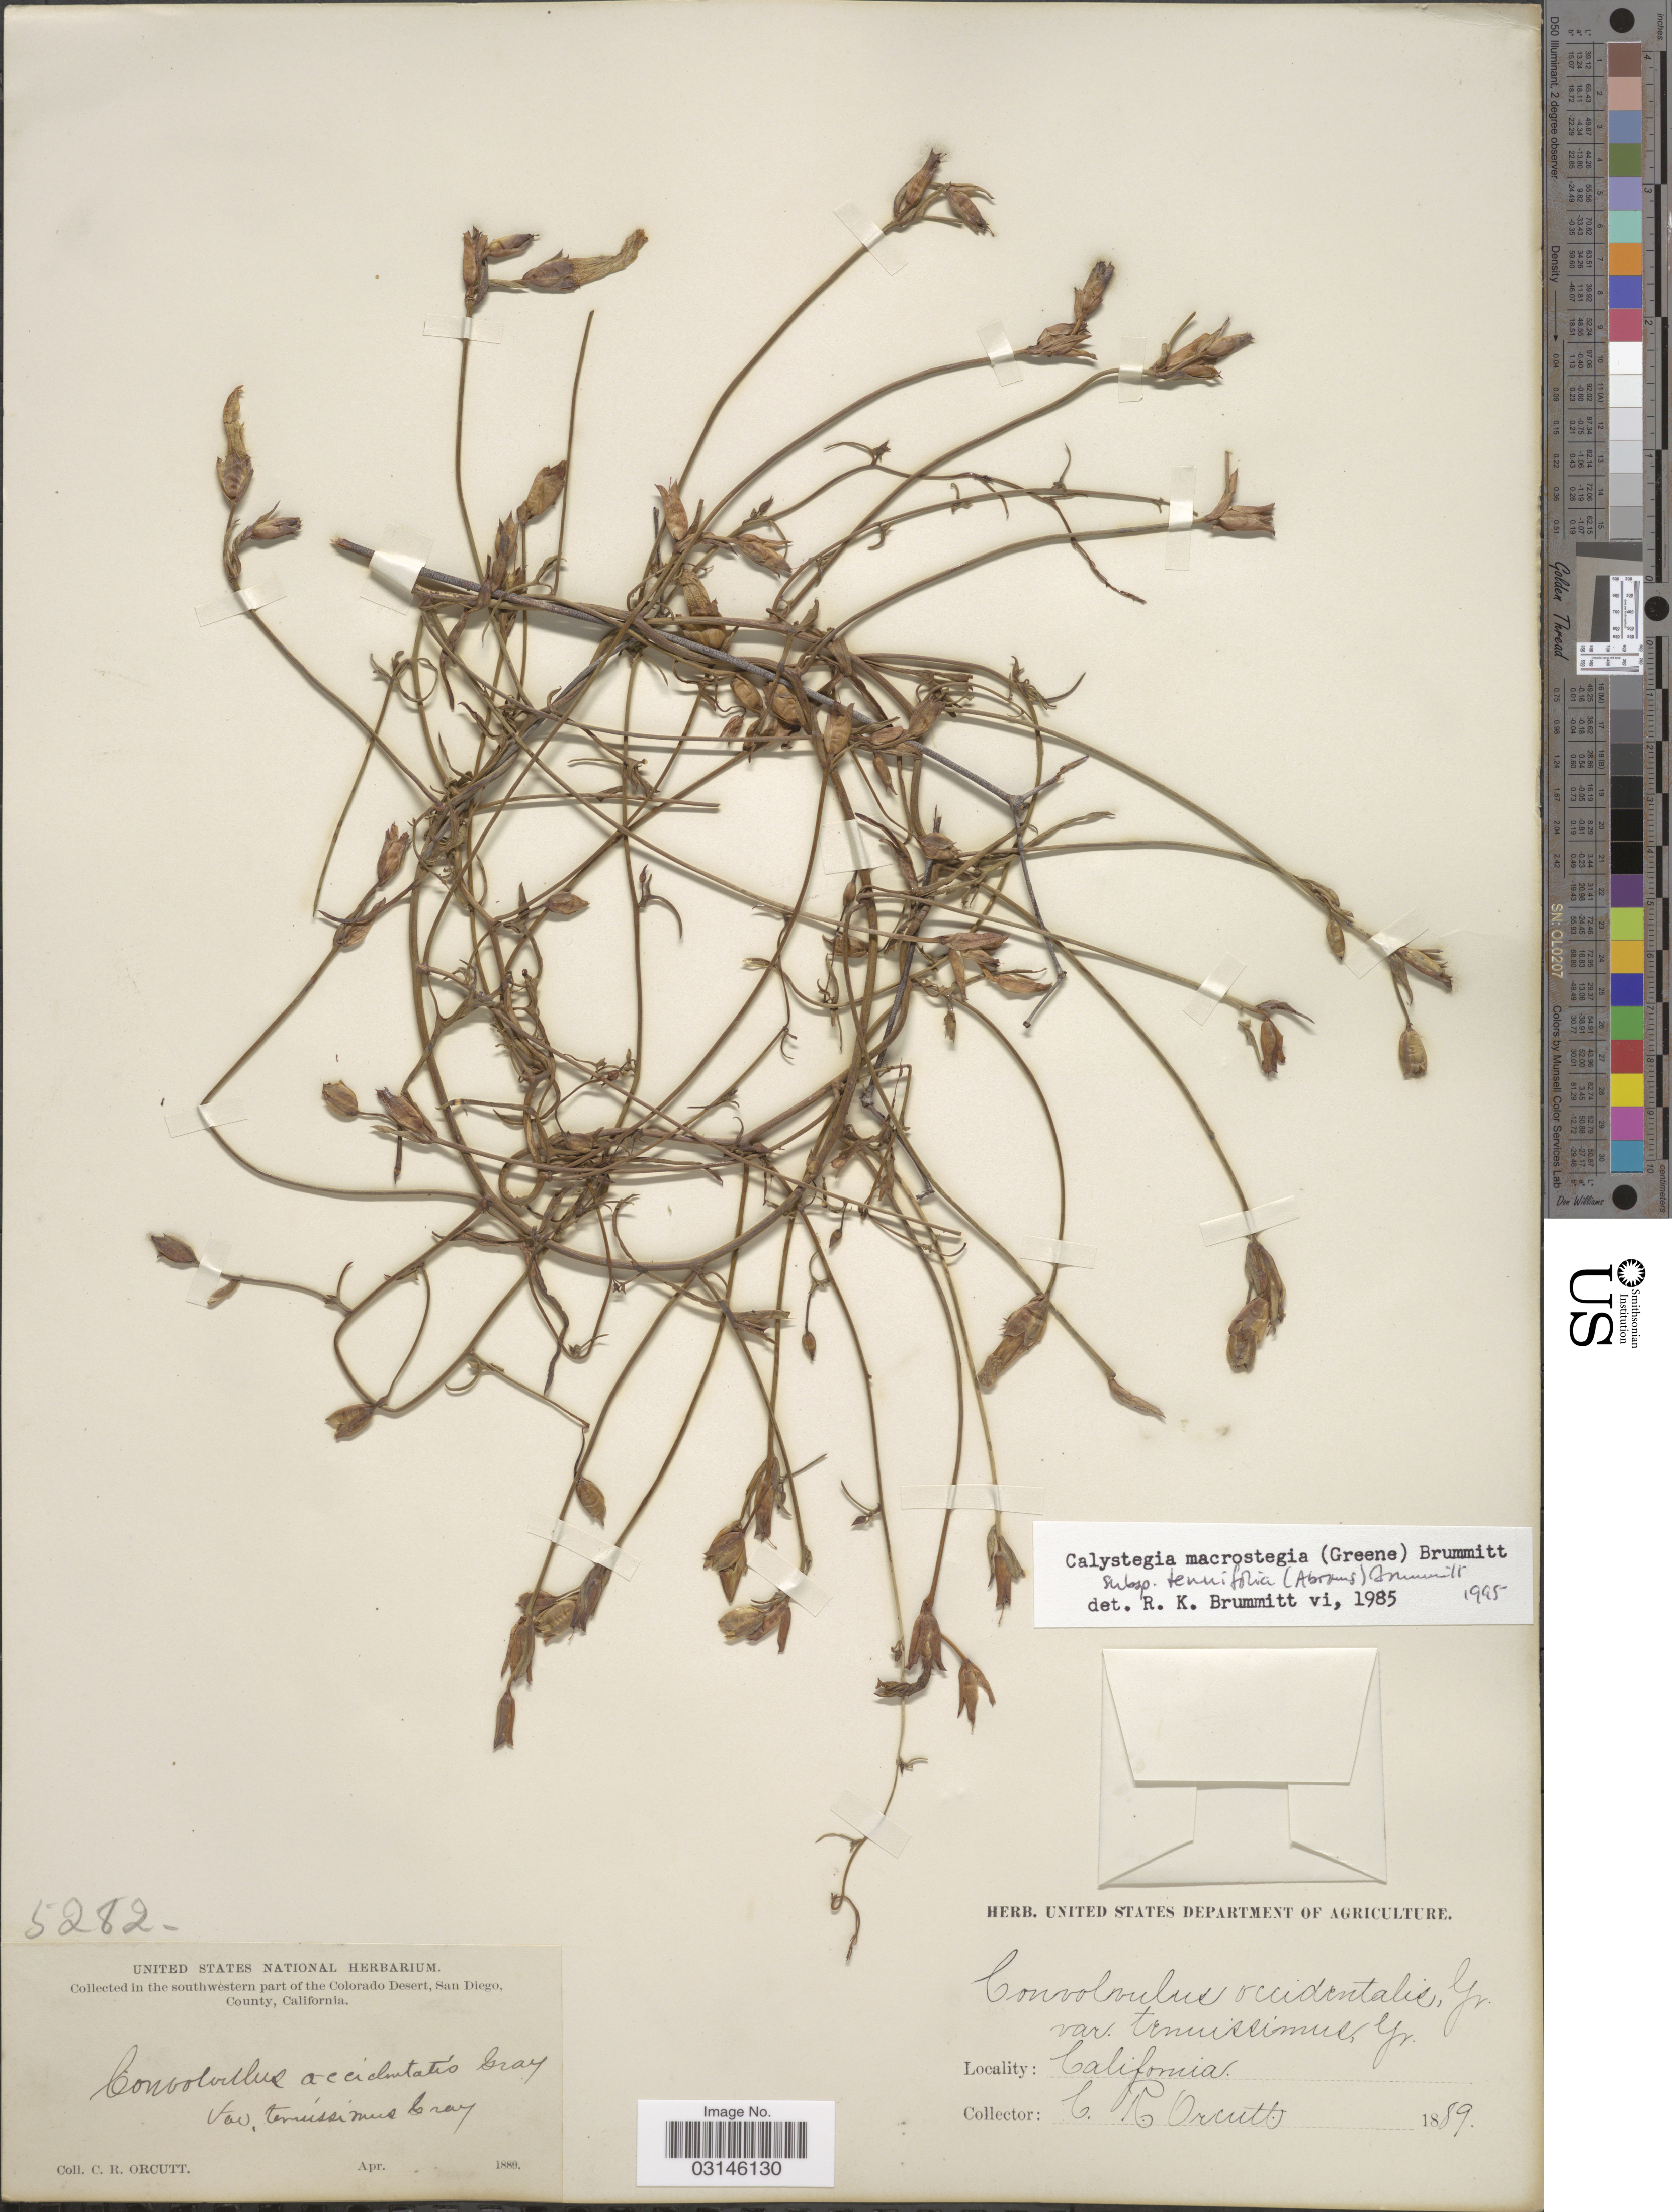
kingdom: Plantae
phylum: Tracheophyta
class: Magnoliopsida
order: Solanales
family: Convolvulaceae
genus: Calystegia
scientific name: Calystegia macrostegia subsp. tenuifolia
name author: (Abrams) Brummitt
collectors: C. R. Orcutt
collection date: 1889-04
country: United States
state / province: California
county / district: San Diego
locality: Collected in the southwestern part of the Colorado Desert, San Diego, County.